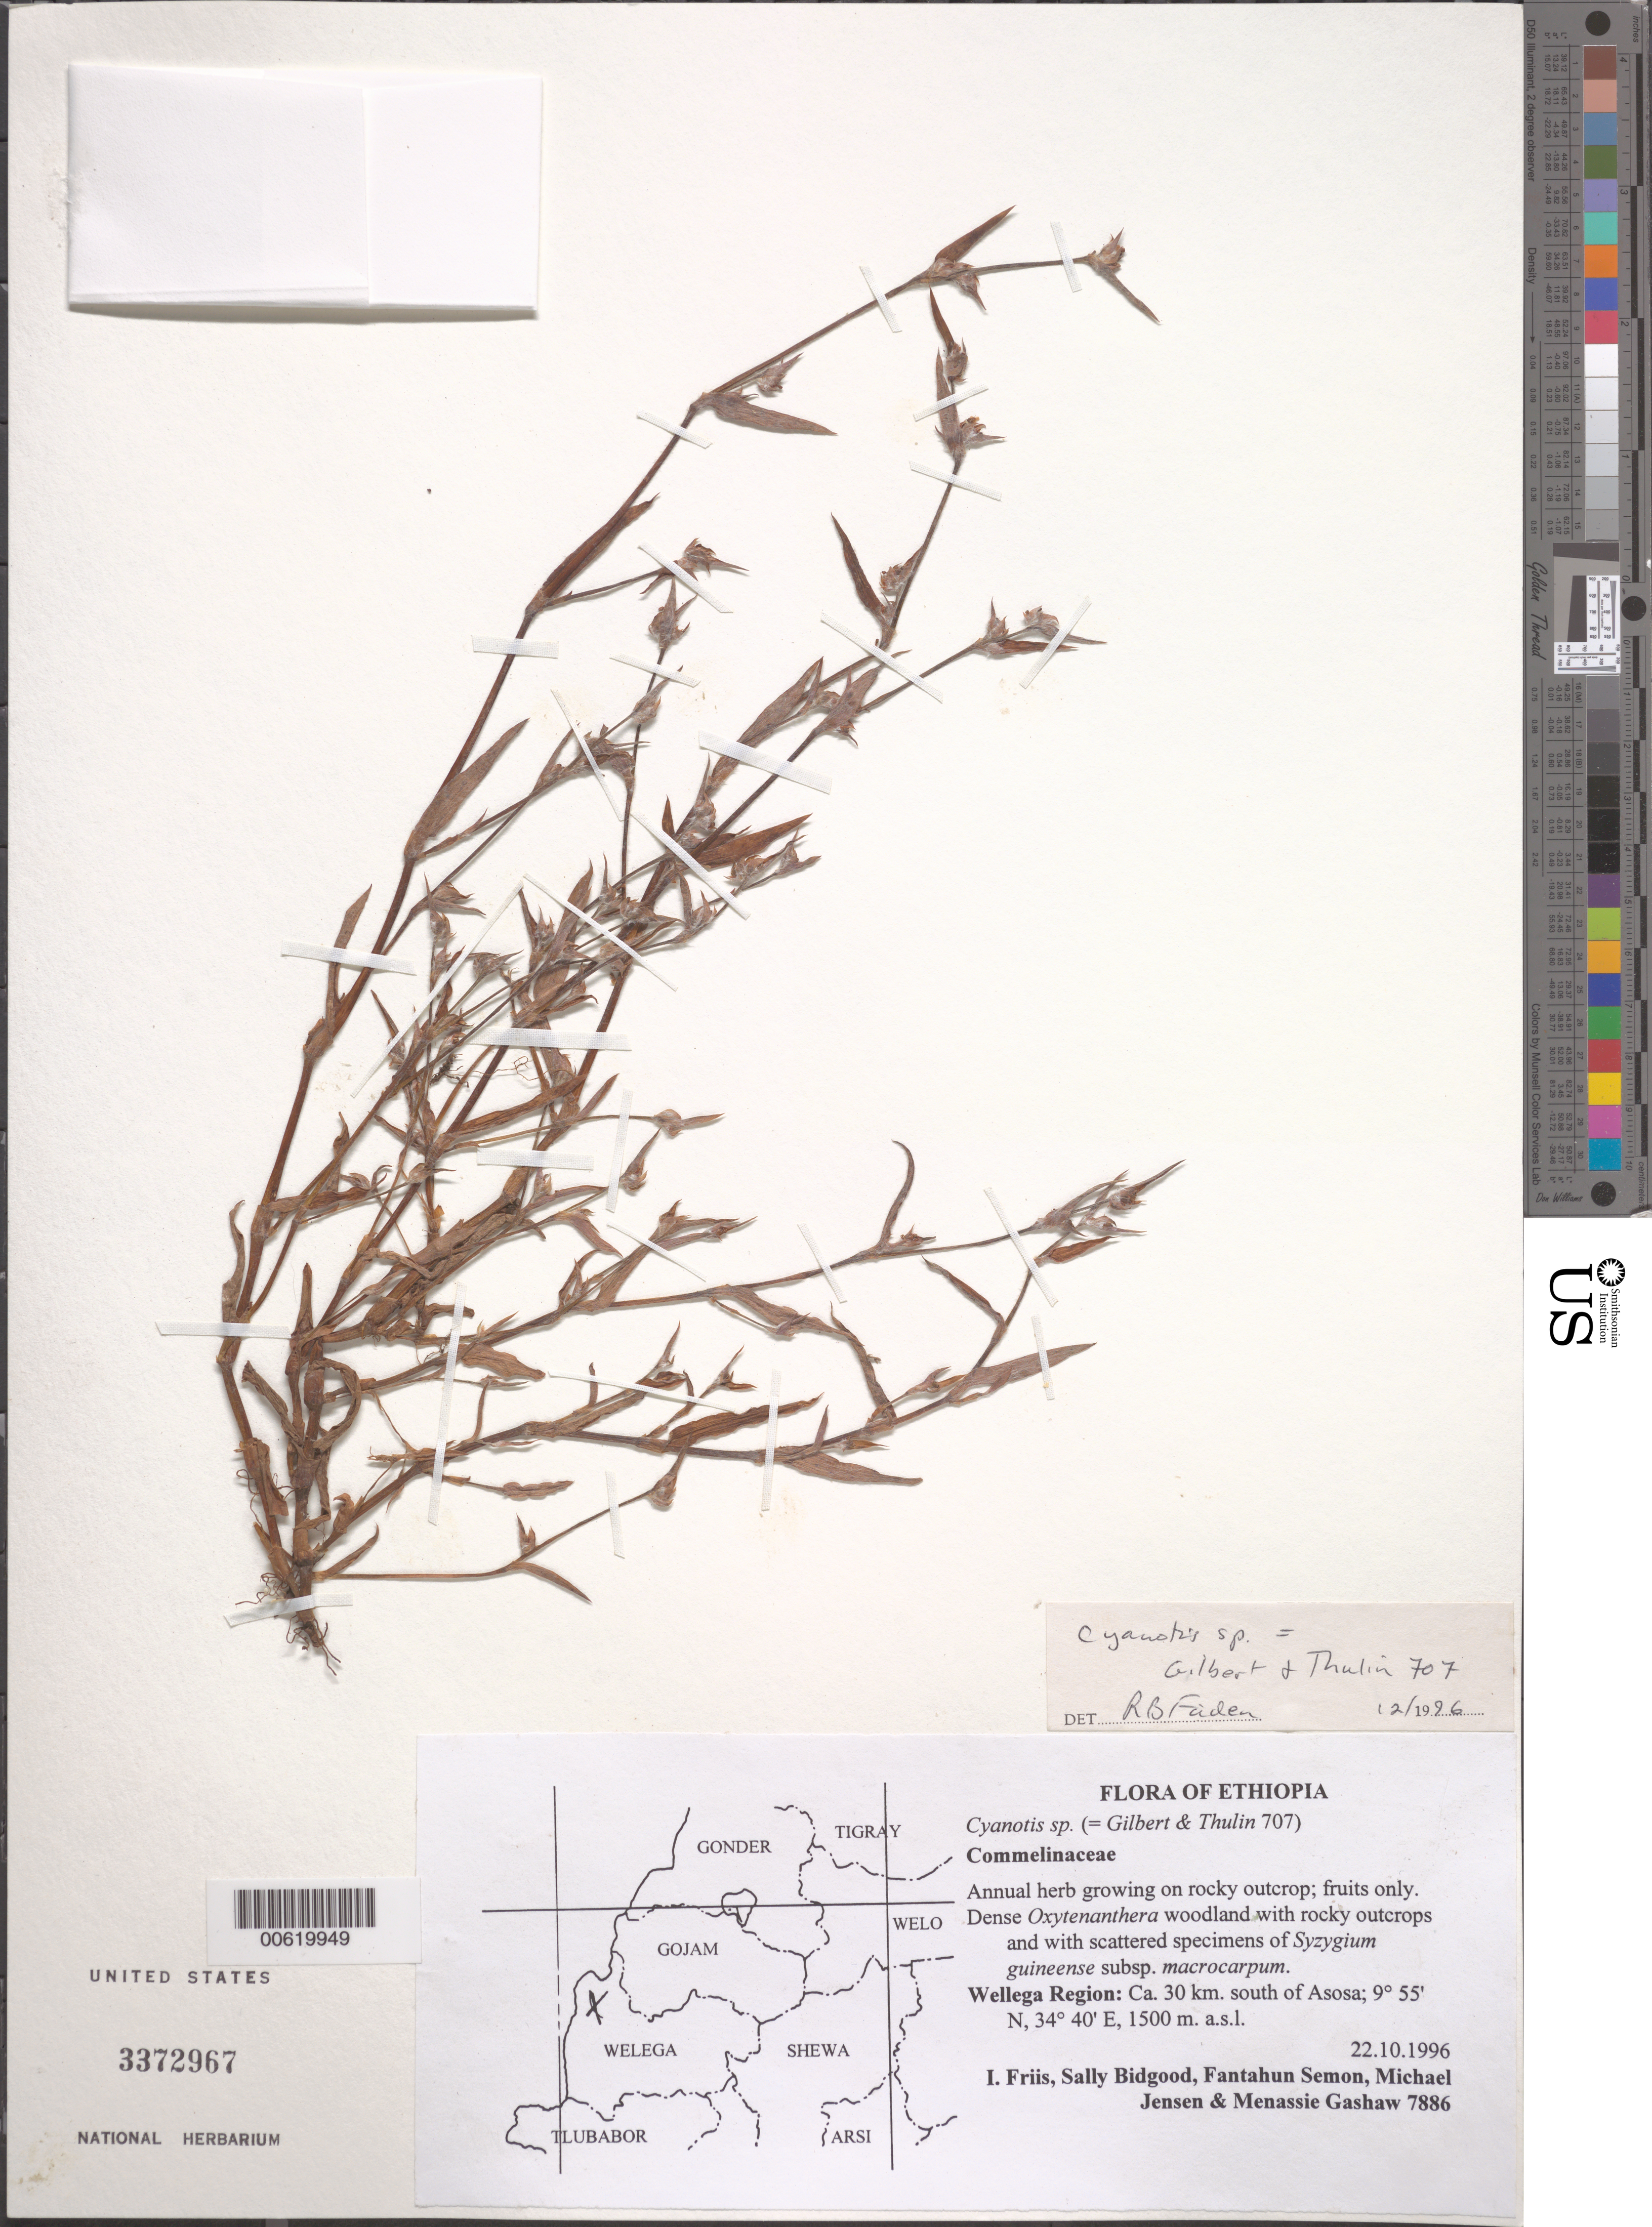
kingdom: Plantae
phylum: Tracheophyta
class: Liliopsida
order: Commelinales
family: Commelinaceae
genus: Cyanotis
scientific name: Cyanotis sp.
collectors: I. Friis, S. Bidgood, F. Semon, M. Jensen & M. Gashaw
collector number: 7886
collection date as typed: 22 Oct 1996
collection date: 1996-10-22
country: Ethiopia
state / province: Oromiya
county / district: Welega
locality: Wellega reg, s of asosa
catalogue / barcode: US 3372967